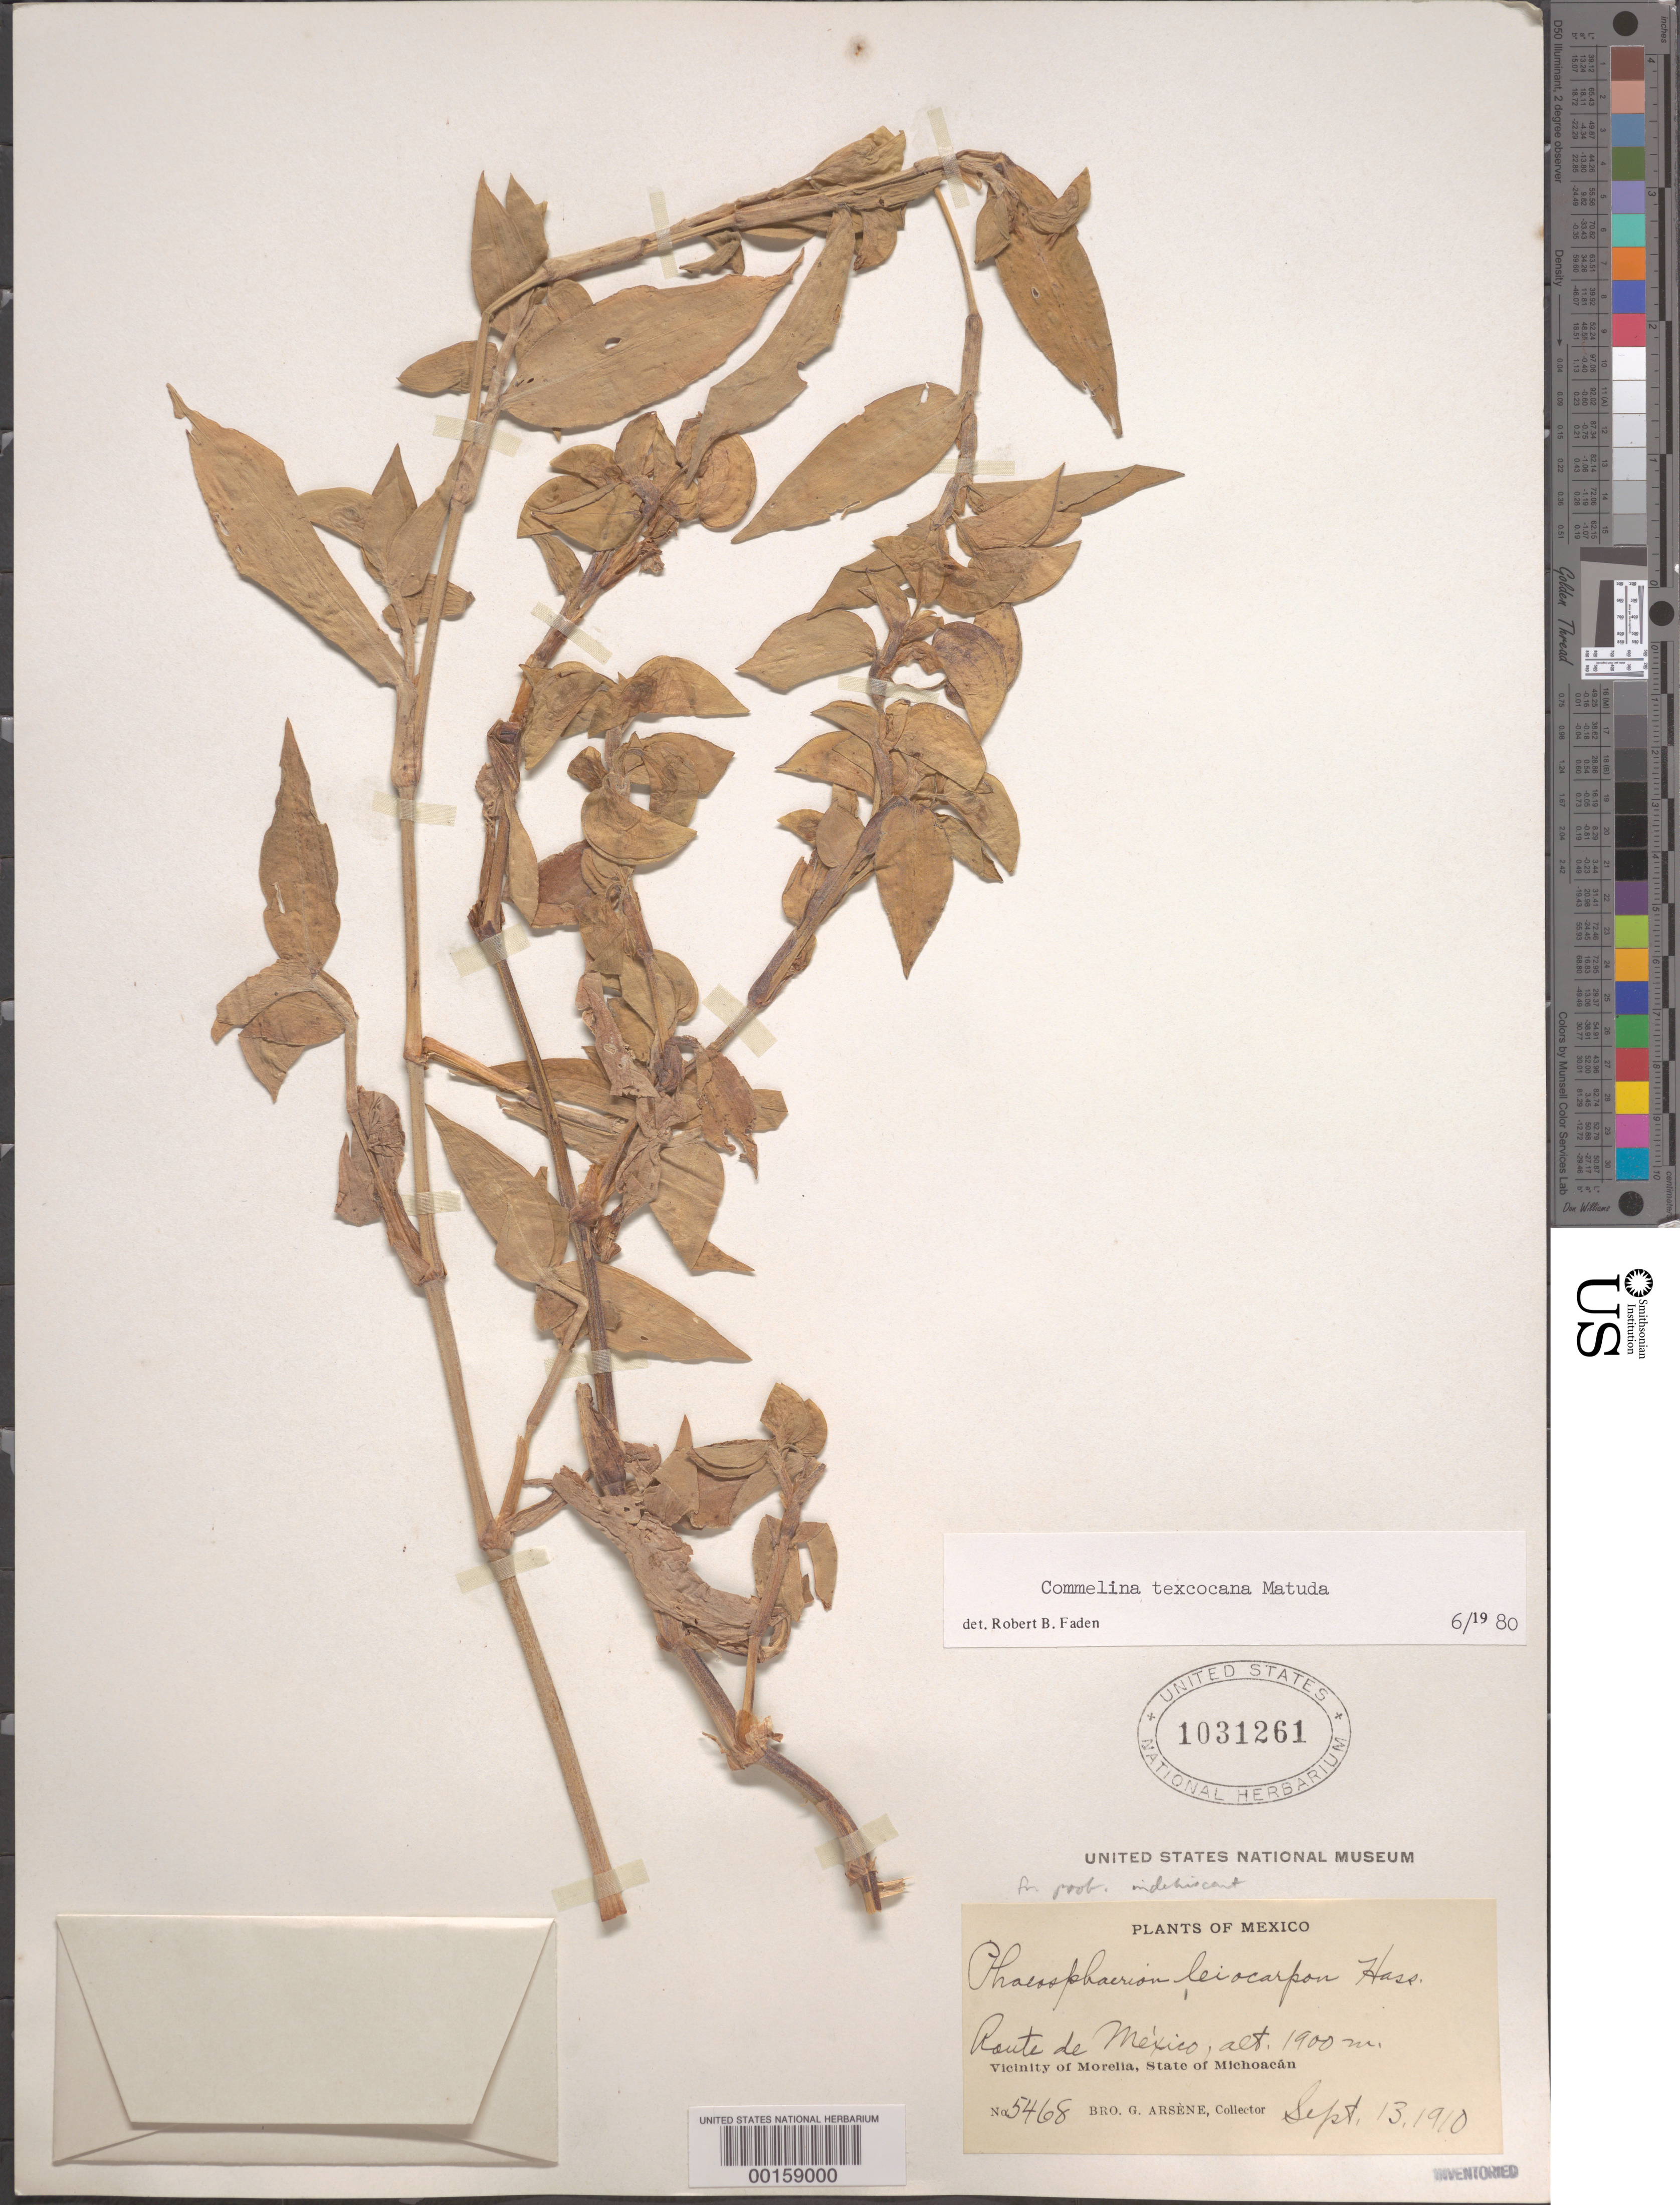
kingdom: Plantae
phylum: Tracheophyta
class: Liliopsida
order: Commelinales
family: Commelinaceae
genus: Commelina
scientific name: Commelina texcocana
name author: Matuda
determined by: Faden, Robert B., (US), Smithsonian Institution - National Museum of Natural History (UNITED STATES)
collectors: Bro. G. Arsène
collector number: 5468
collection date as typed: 13 Sep 1910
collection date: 1910-09-13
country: Mexico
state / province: Michoacán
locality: Morelia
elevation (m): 1900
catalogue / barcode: US 1031261